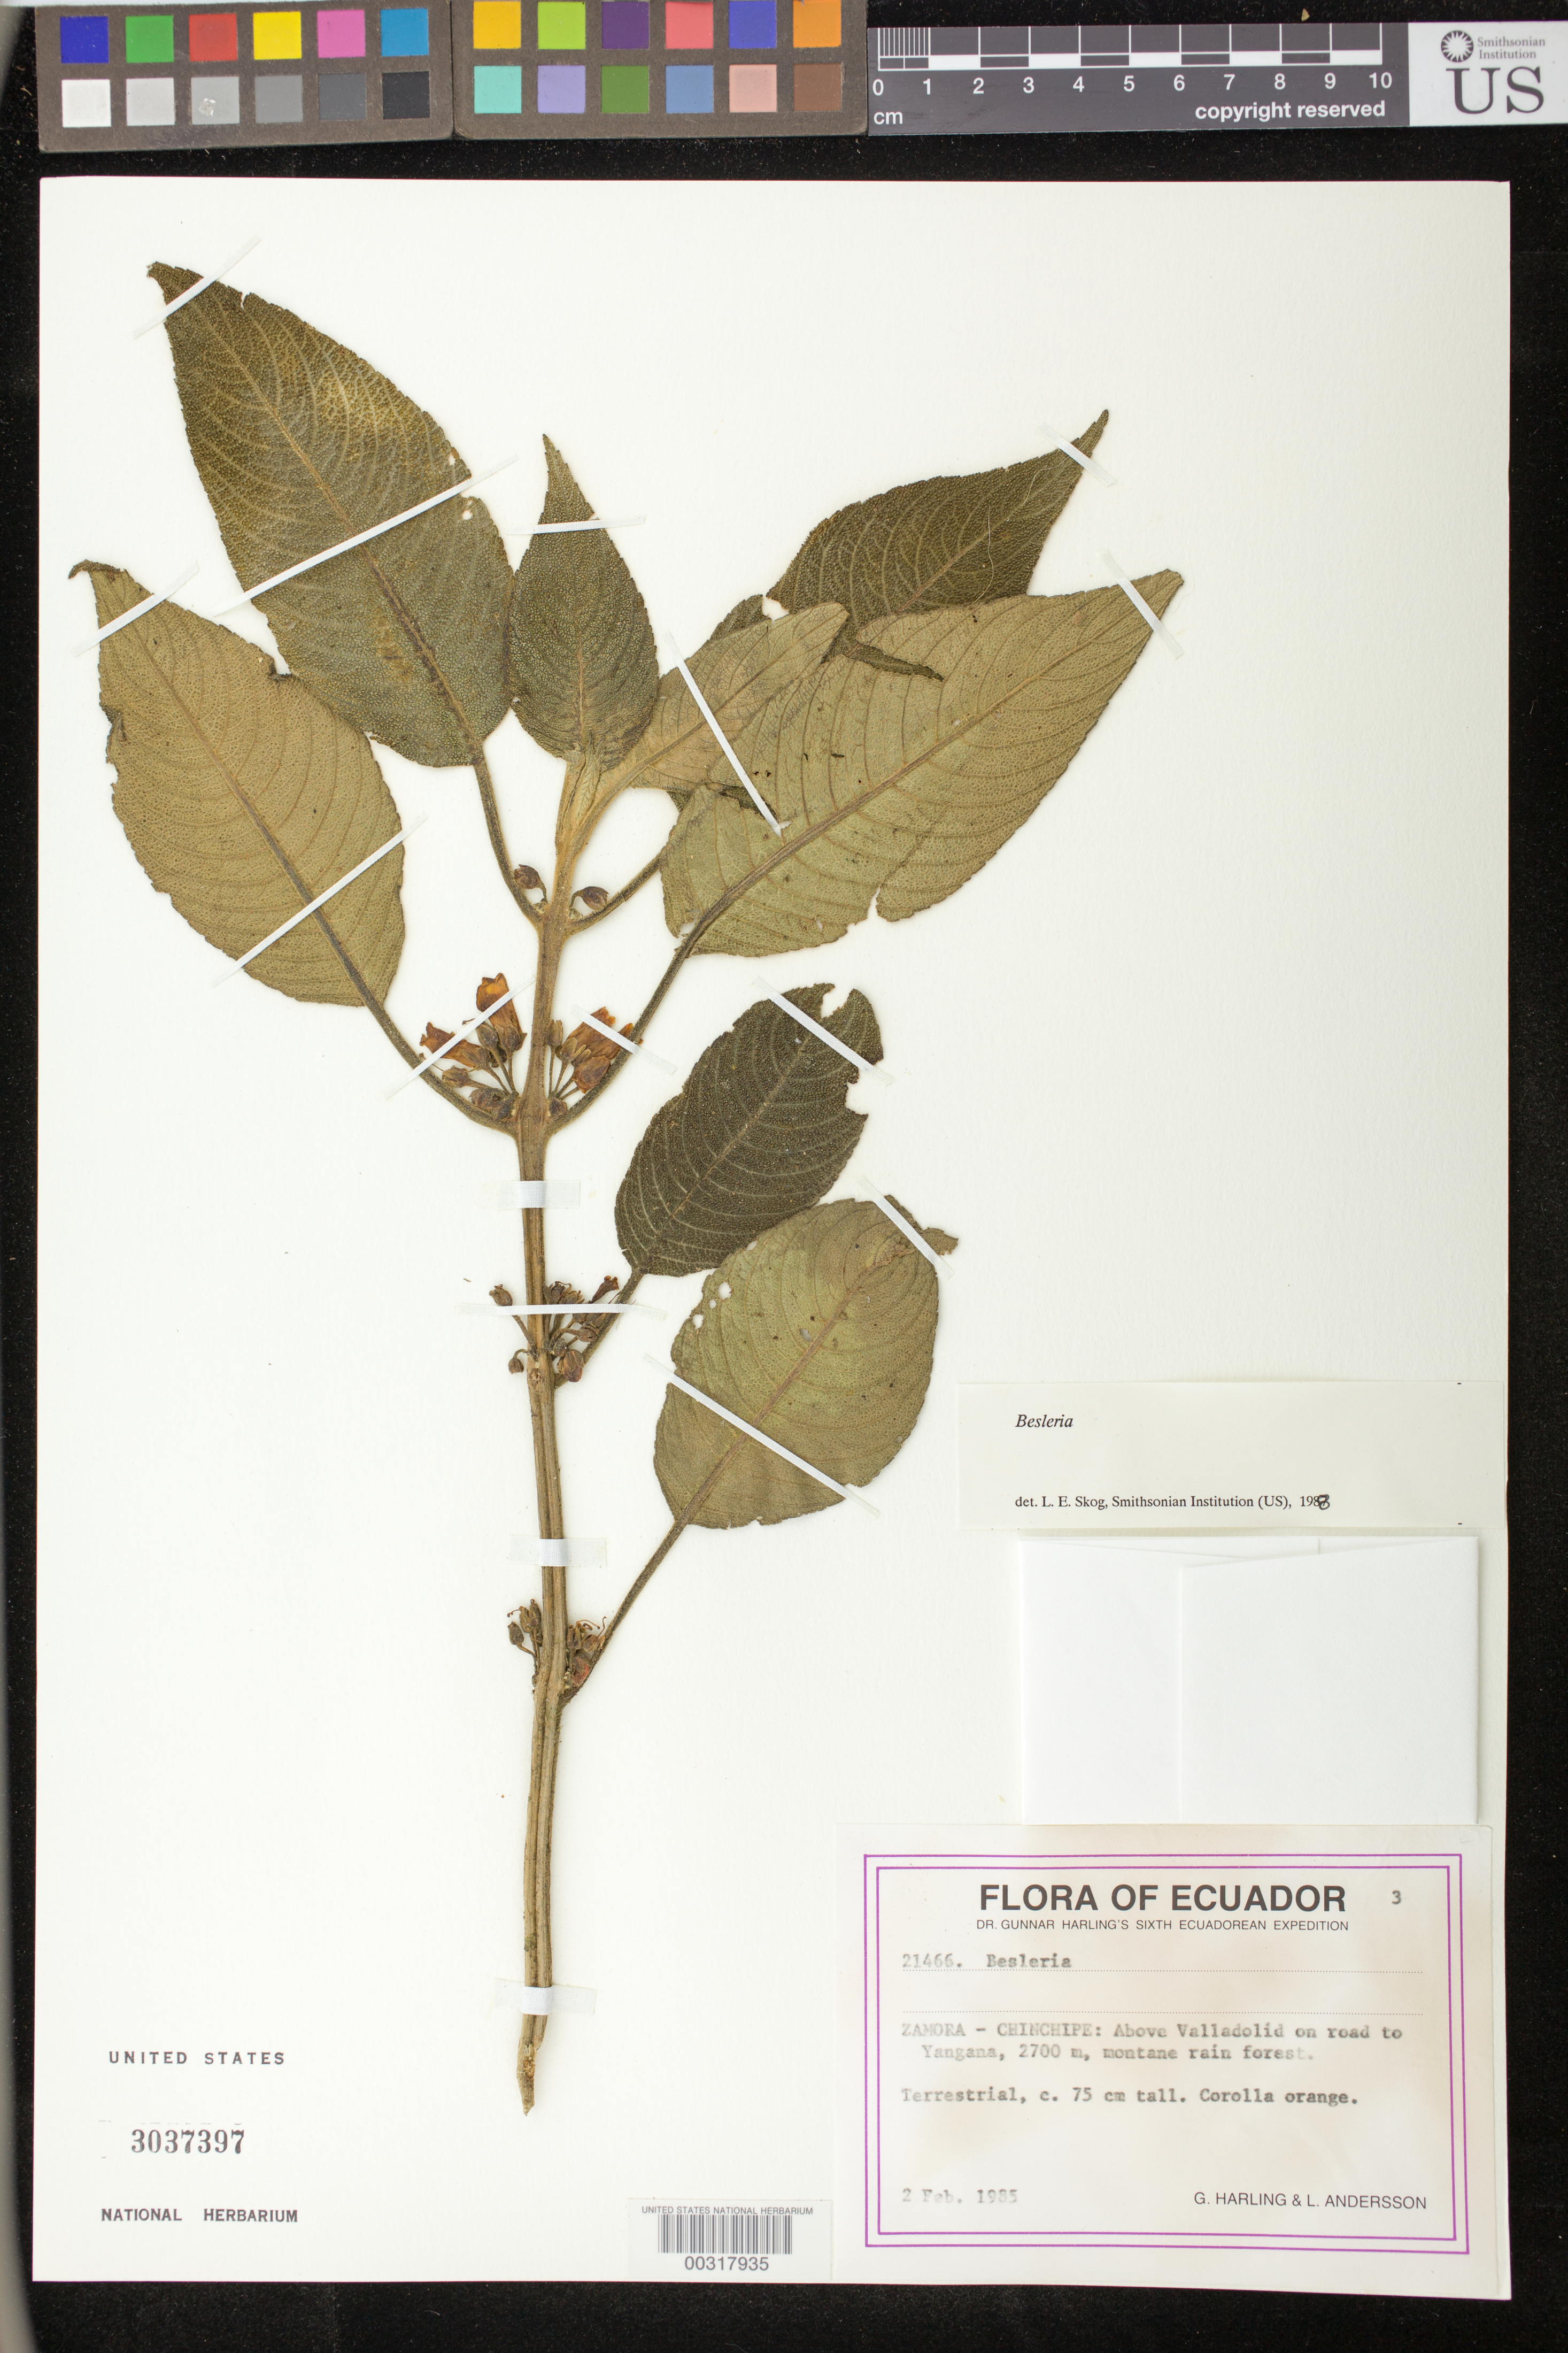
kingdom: Plantae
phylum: Tracheophyta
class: Magnoliopsida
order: Lamiales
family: Gesneriaceae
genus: Besleria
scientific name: Besleria sp.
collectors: G. Harling & L. Andersson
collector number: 21466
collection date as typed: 02 Feb 1985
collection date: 1985-02-02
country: Ecuador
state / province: Zamora-Chinchipe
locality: Above Valladolid on road to Yangana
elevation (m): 2700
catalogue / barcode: US 3037397